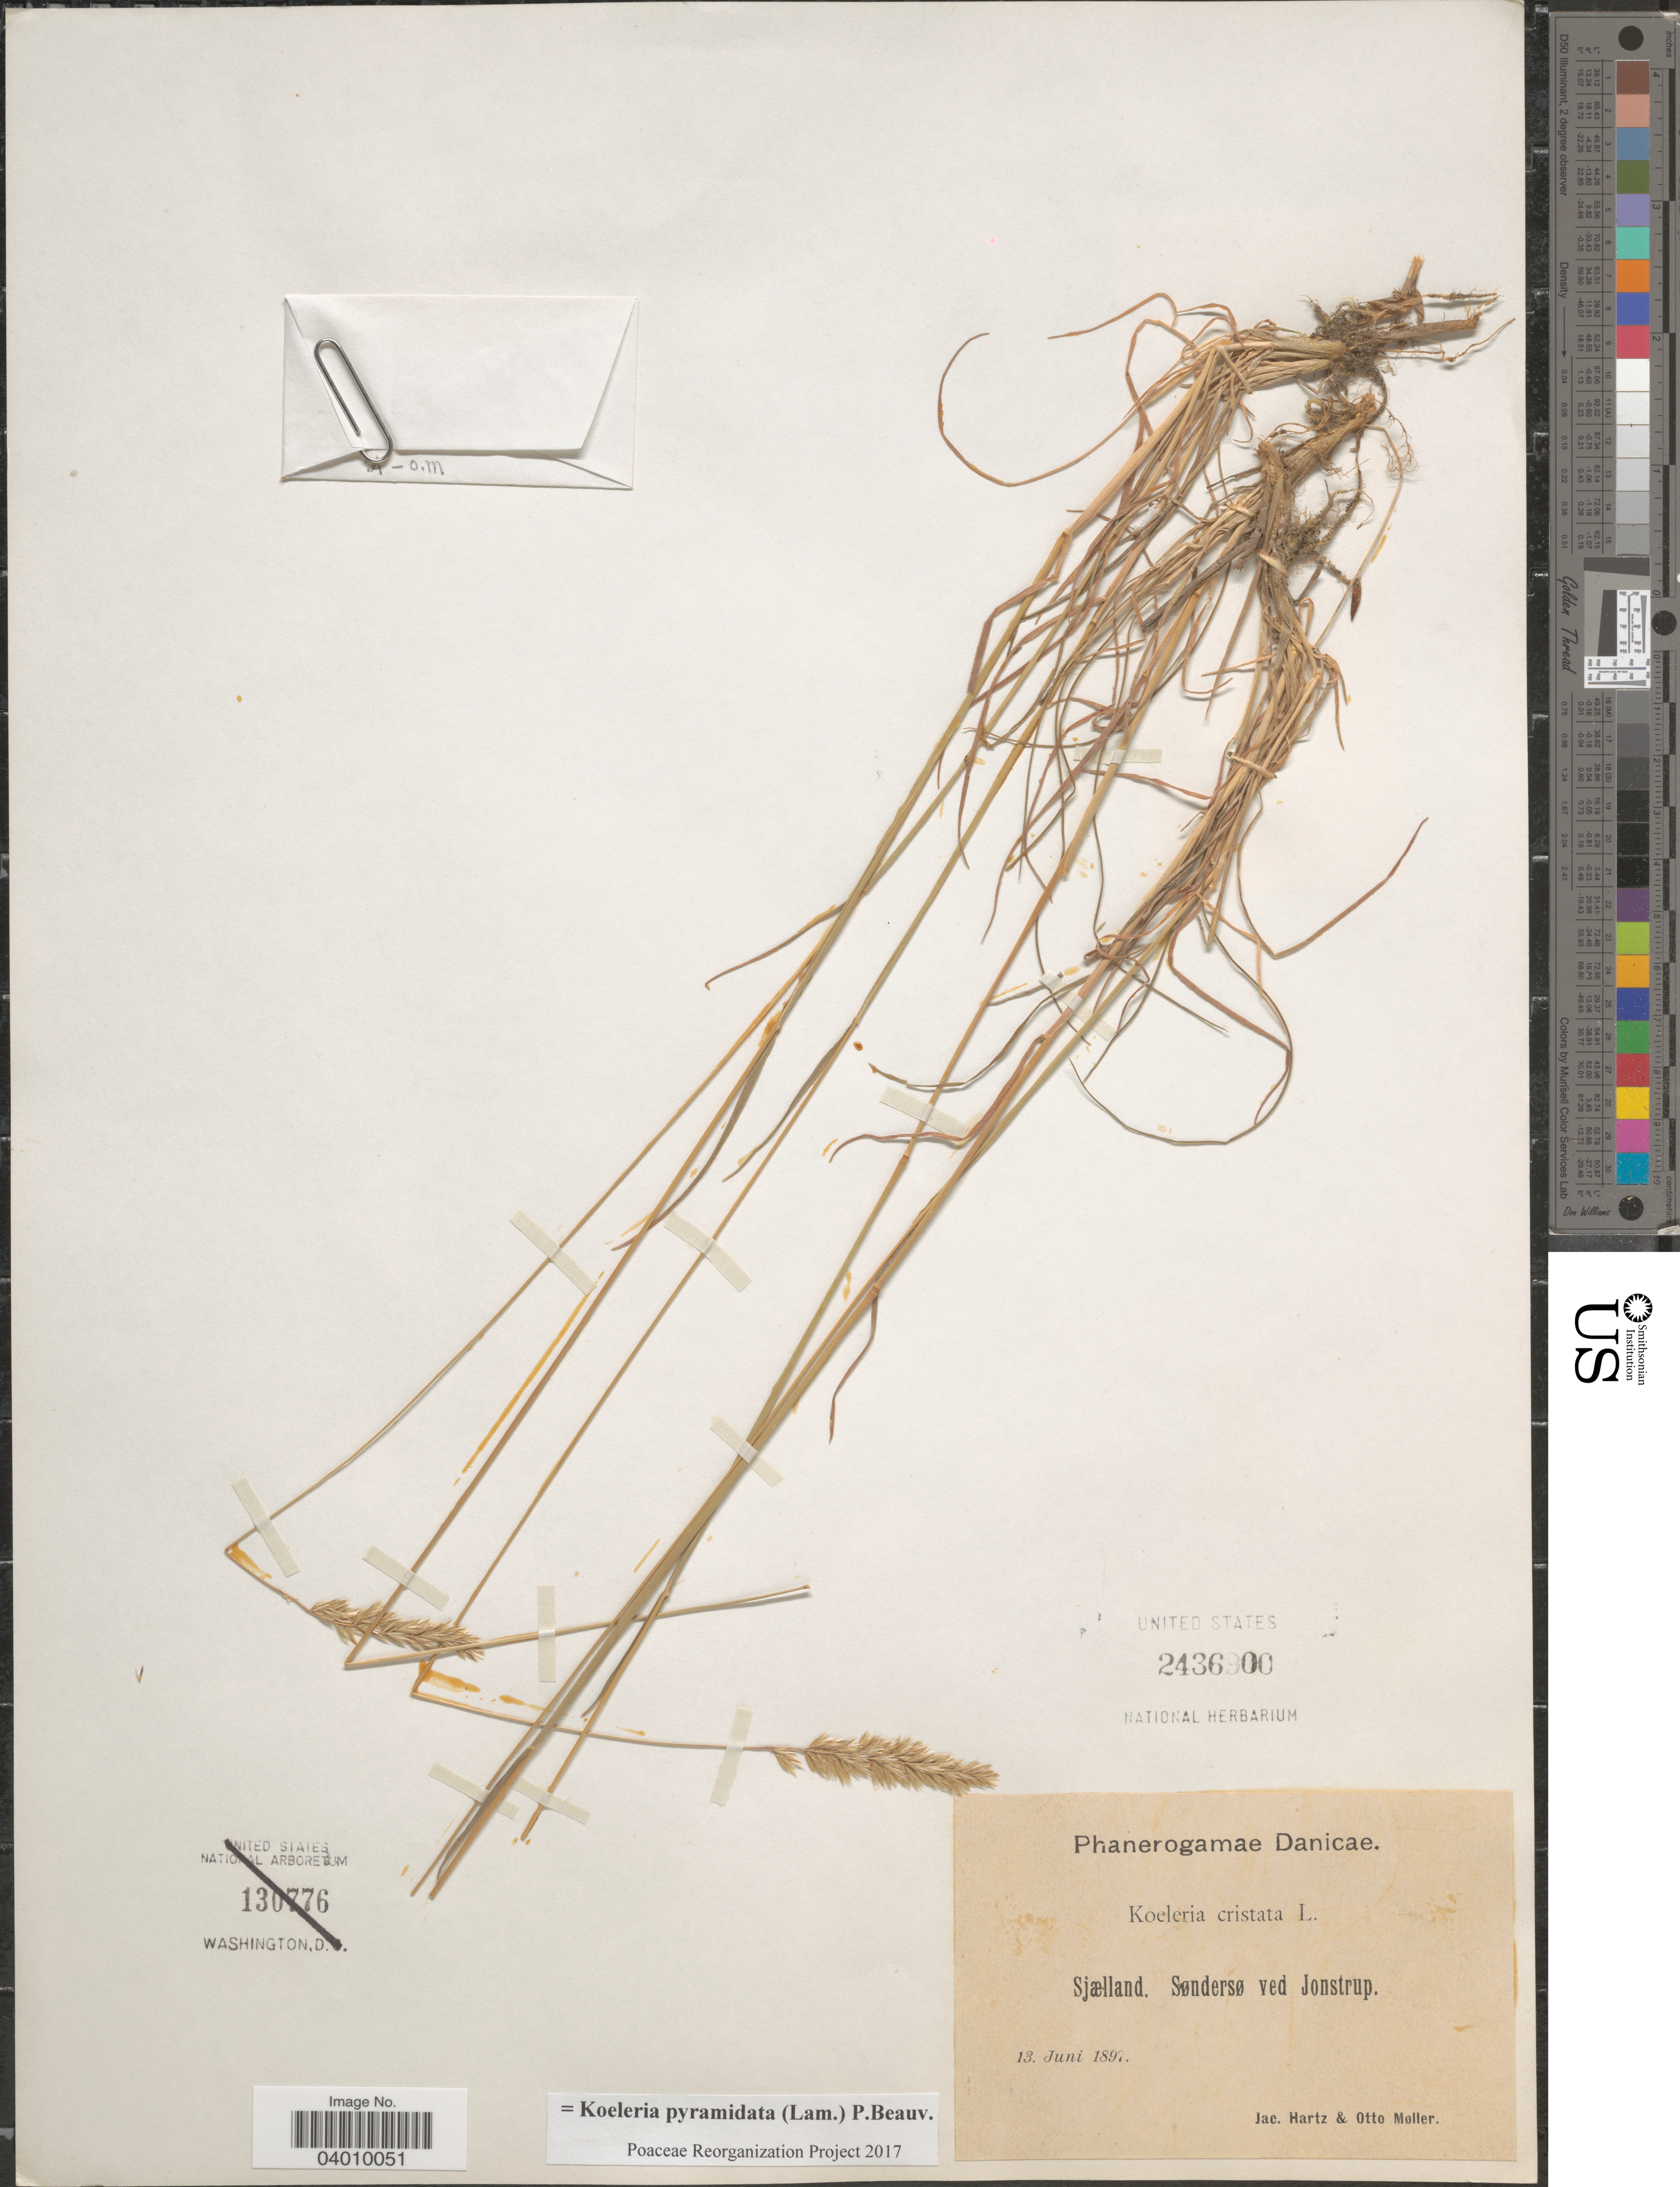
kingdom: Plantae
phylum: Tracheophyta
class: Liliopsida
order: Poales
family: Poaceae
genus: Koeleria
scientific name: Koeleria pyramidata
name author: (Lam.) P. Beauv.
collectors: J. Hartz & O. Möller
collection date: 1897-06-13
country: Denmark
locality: Phanerogamae Danicae. Sjælland. Søndersø ved Jonstrup.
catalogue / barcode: US 2436900